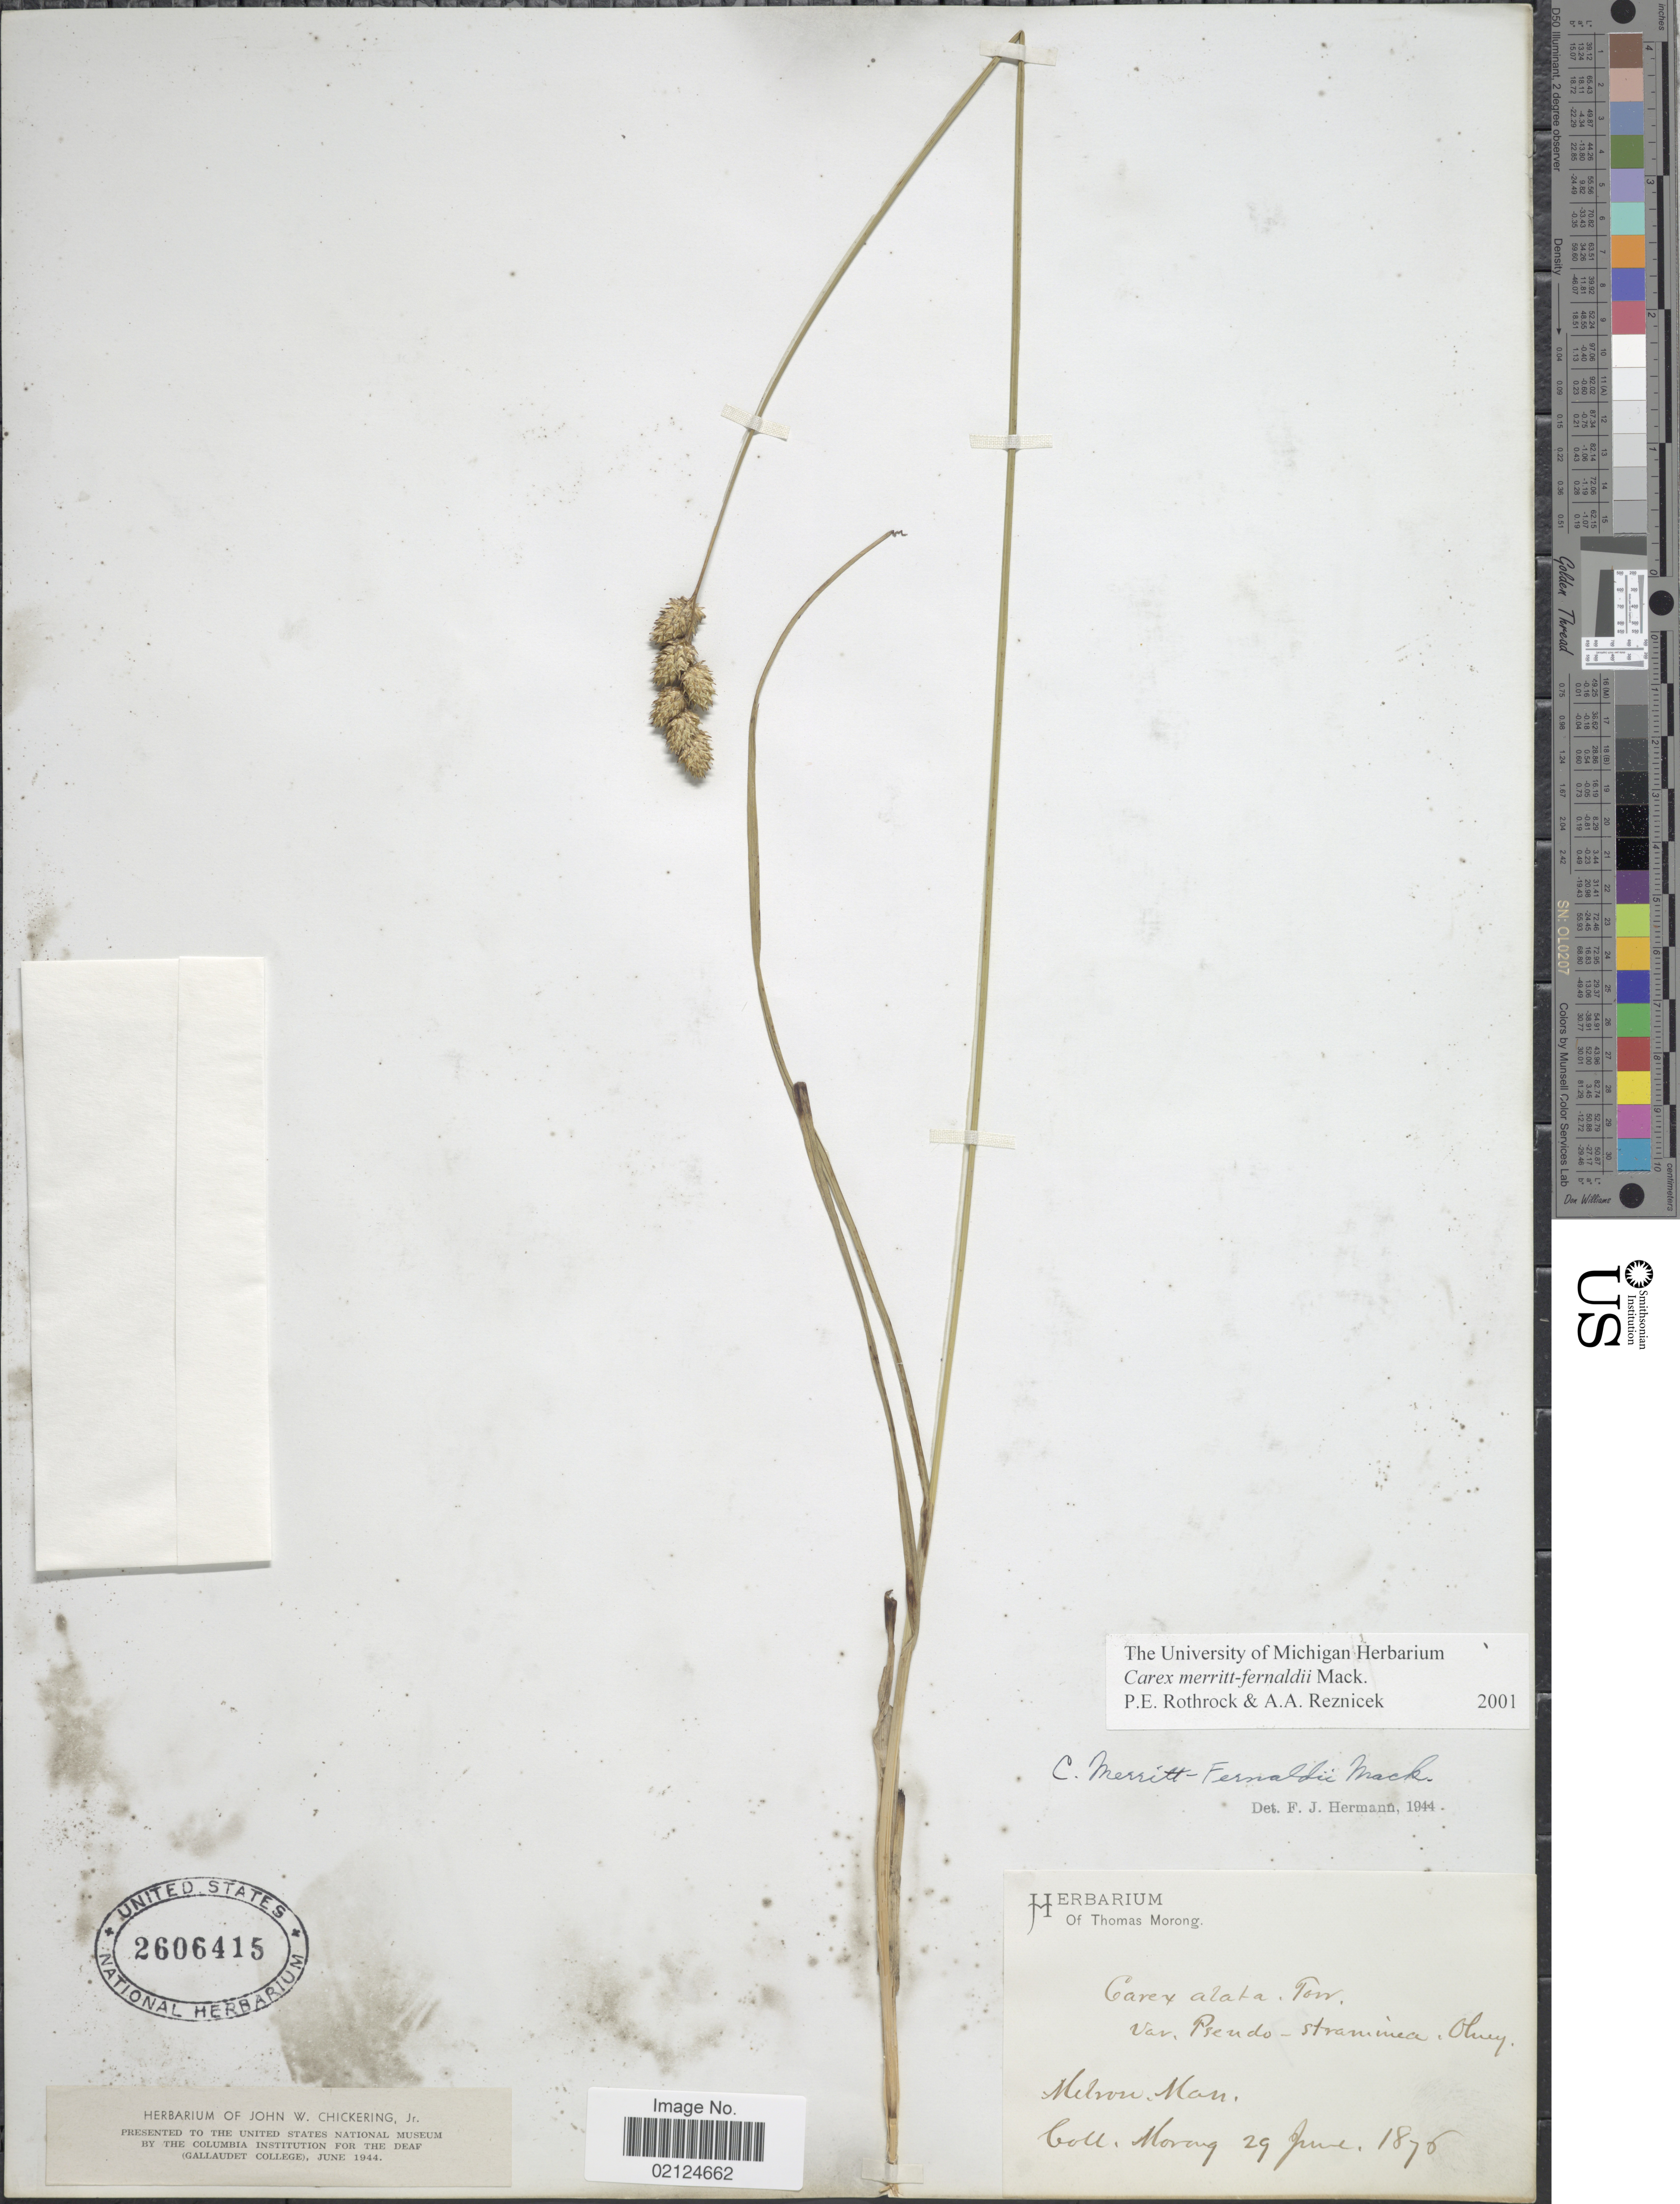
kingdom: Plantae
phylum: Tracheophyta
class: Liliopsida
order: Poales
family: Cyperaceae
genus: Carex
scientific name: Carex merritt-fernaldii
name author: Mack.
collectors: ex herb. T. Morong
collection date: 1876-06-29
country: United States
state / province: Massachusetts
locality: Melron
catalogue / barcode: US 2606415